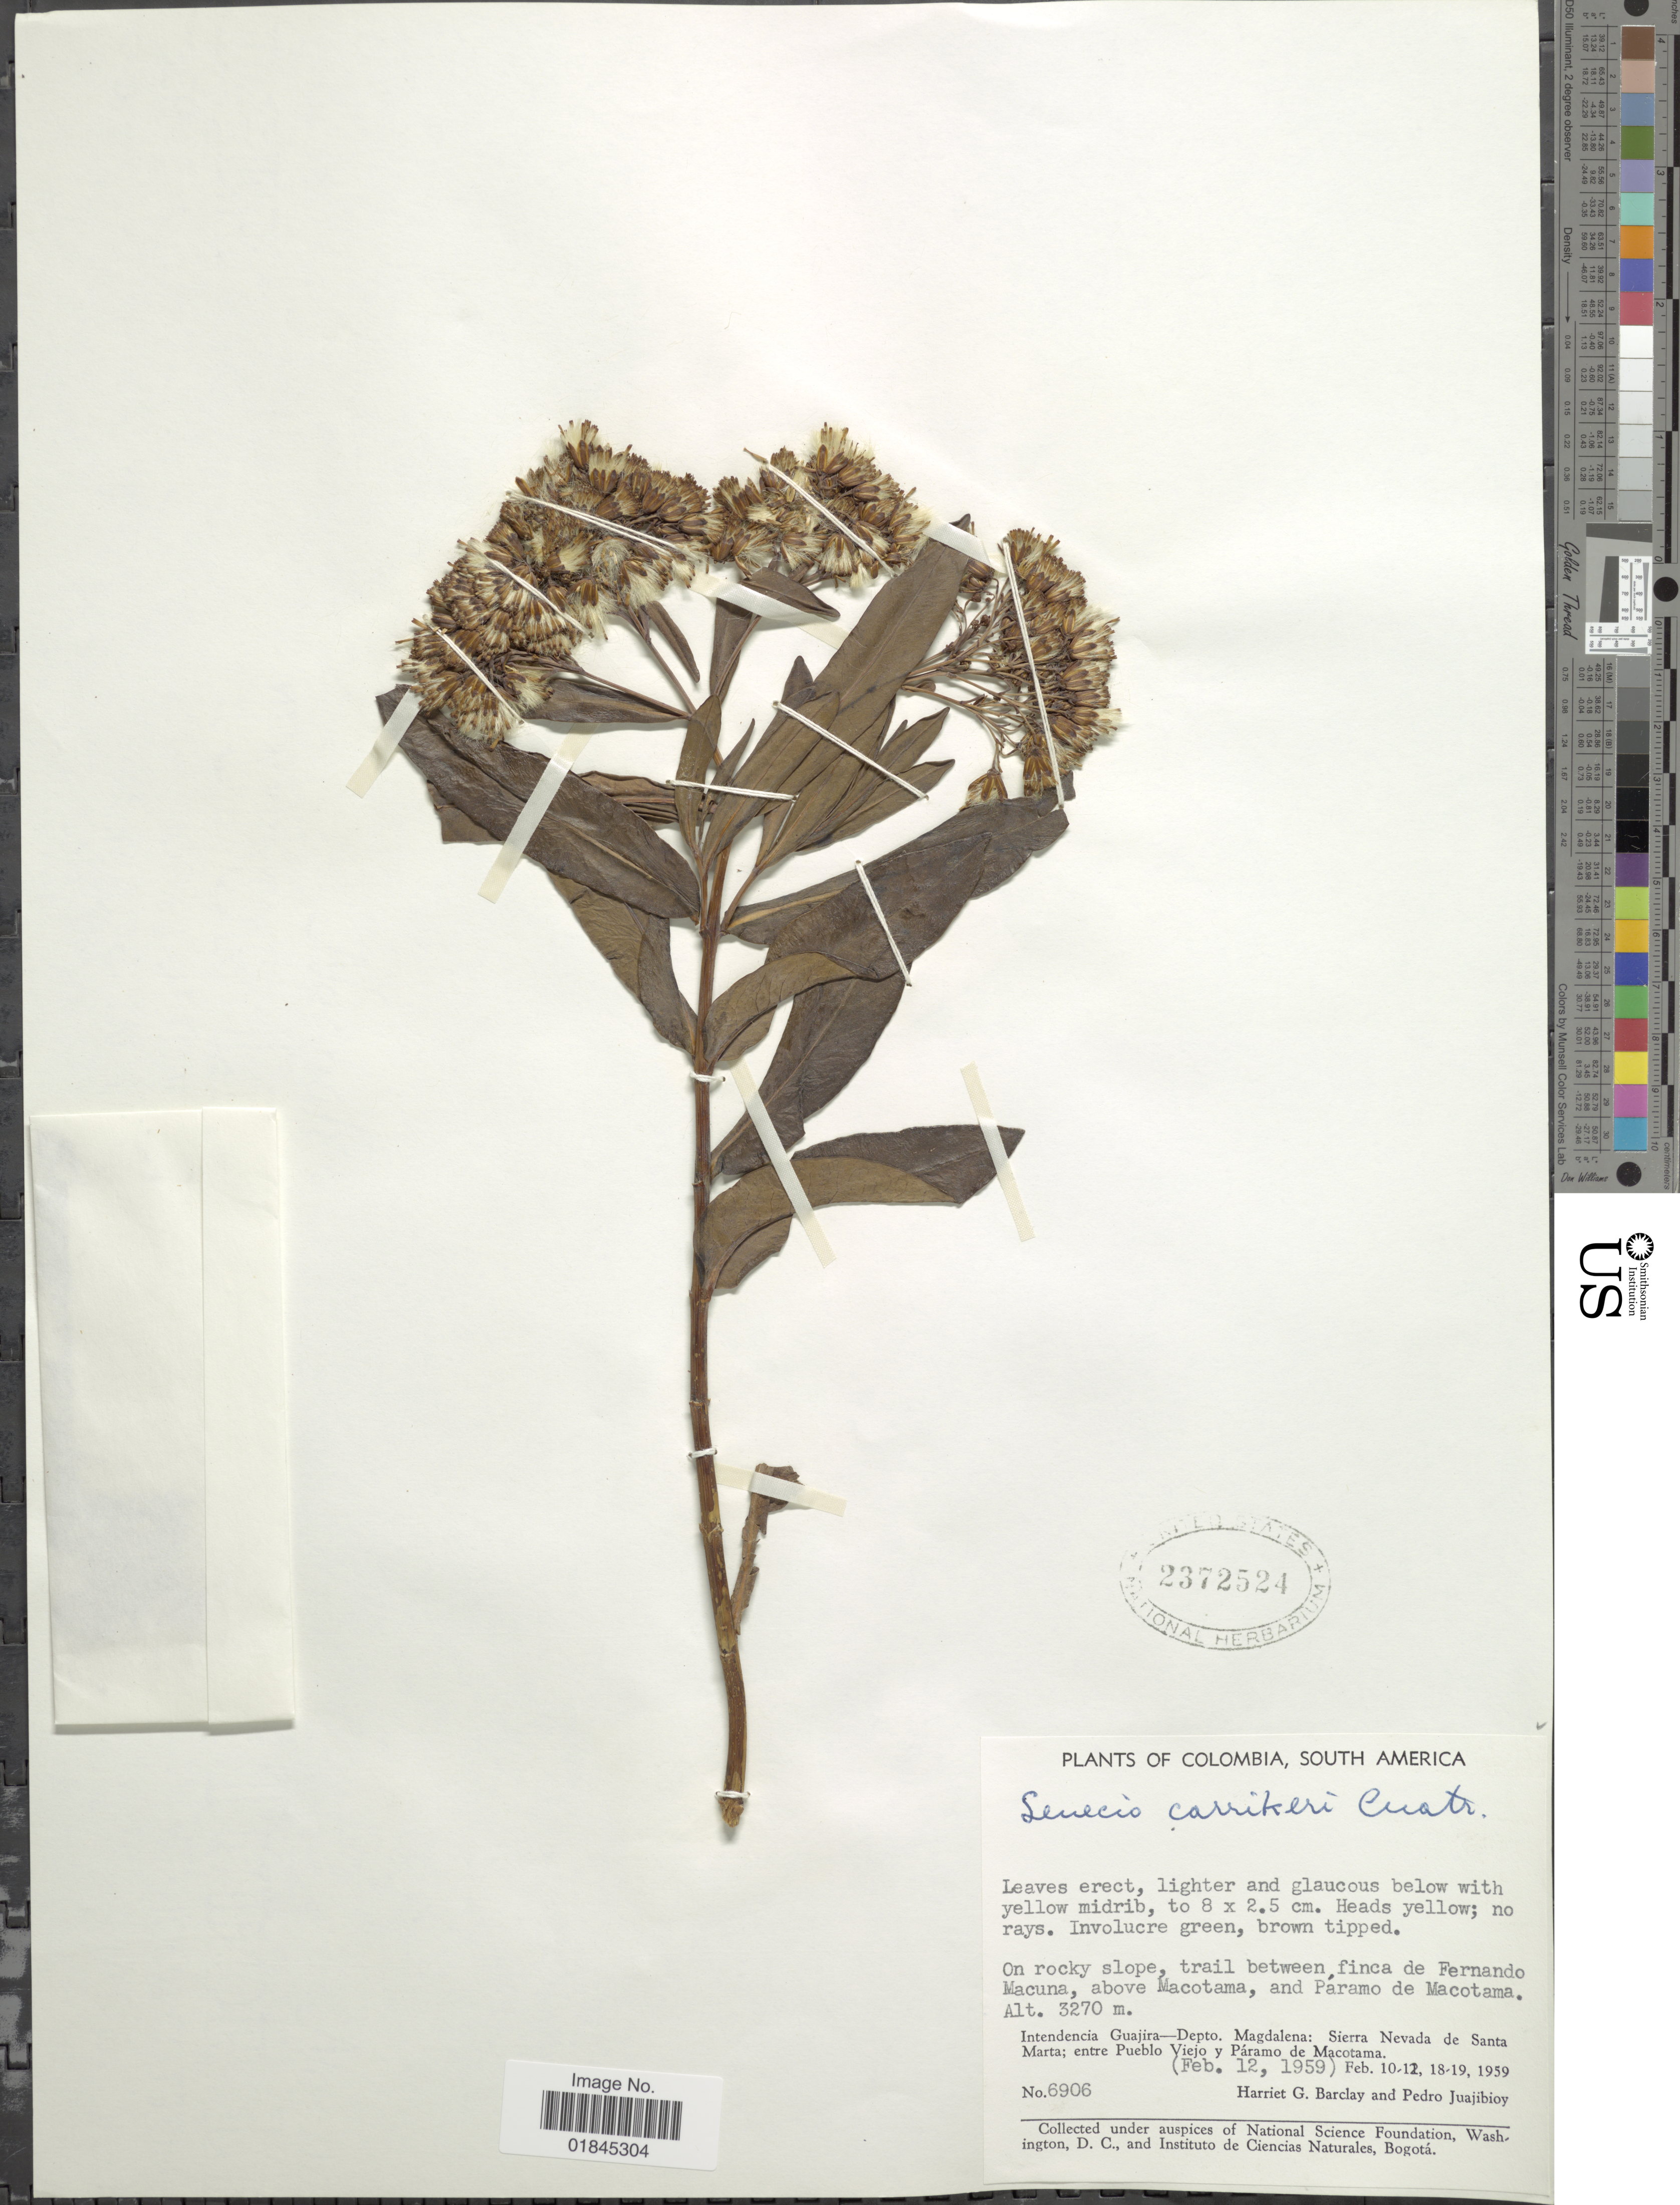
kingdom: Plantae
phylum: Tracheophyta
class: Magnoliopsida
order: Asterales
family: Asteraceae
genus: Pentacalia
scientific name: Pentacalia carrikeri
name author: (Cuatrec.) Cuatrec.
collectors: H. G. Barclay & P. Juajibioy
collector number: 6906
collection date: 1959-02-12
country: Colombia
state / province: Magdalena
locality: On rocky slope, trail between finca de Fernando Macuna, above Macotama, and Páramo de Macotama. Intendencia Guajira - Magdalena: Sierra Nevada de Santa Marta; entre Pueblo Viejo y Páramo de Macotama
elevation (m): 3270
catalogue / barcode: US 2372524